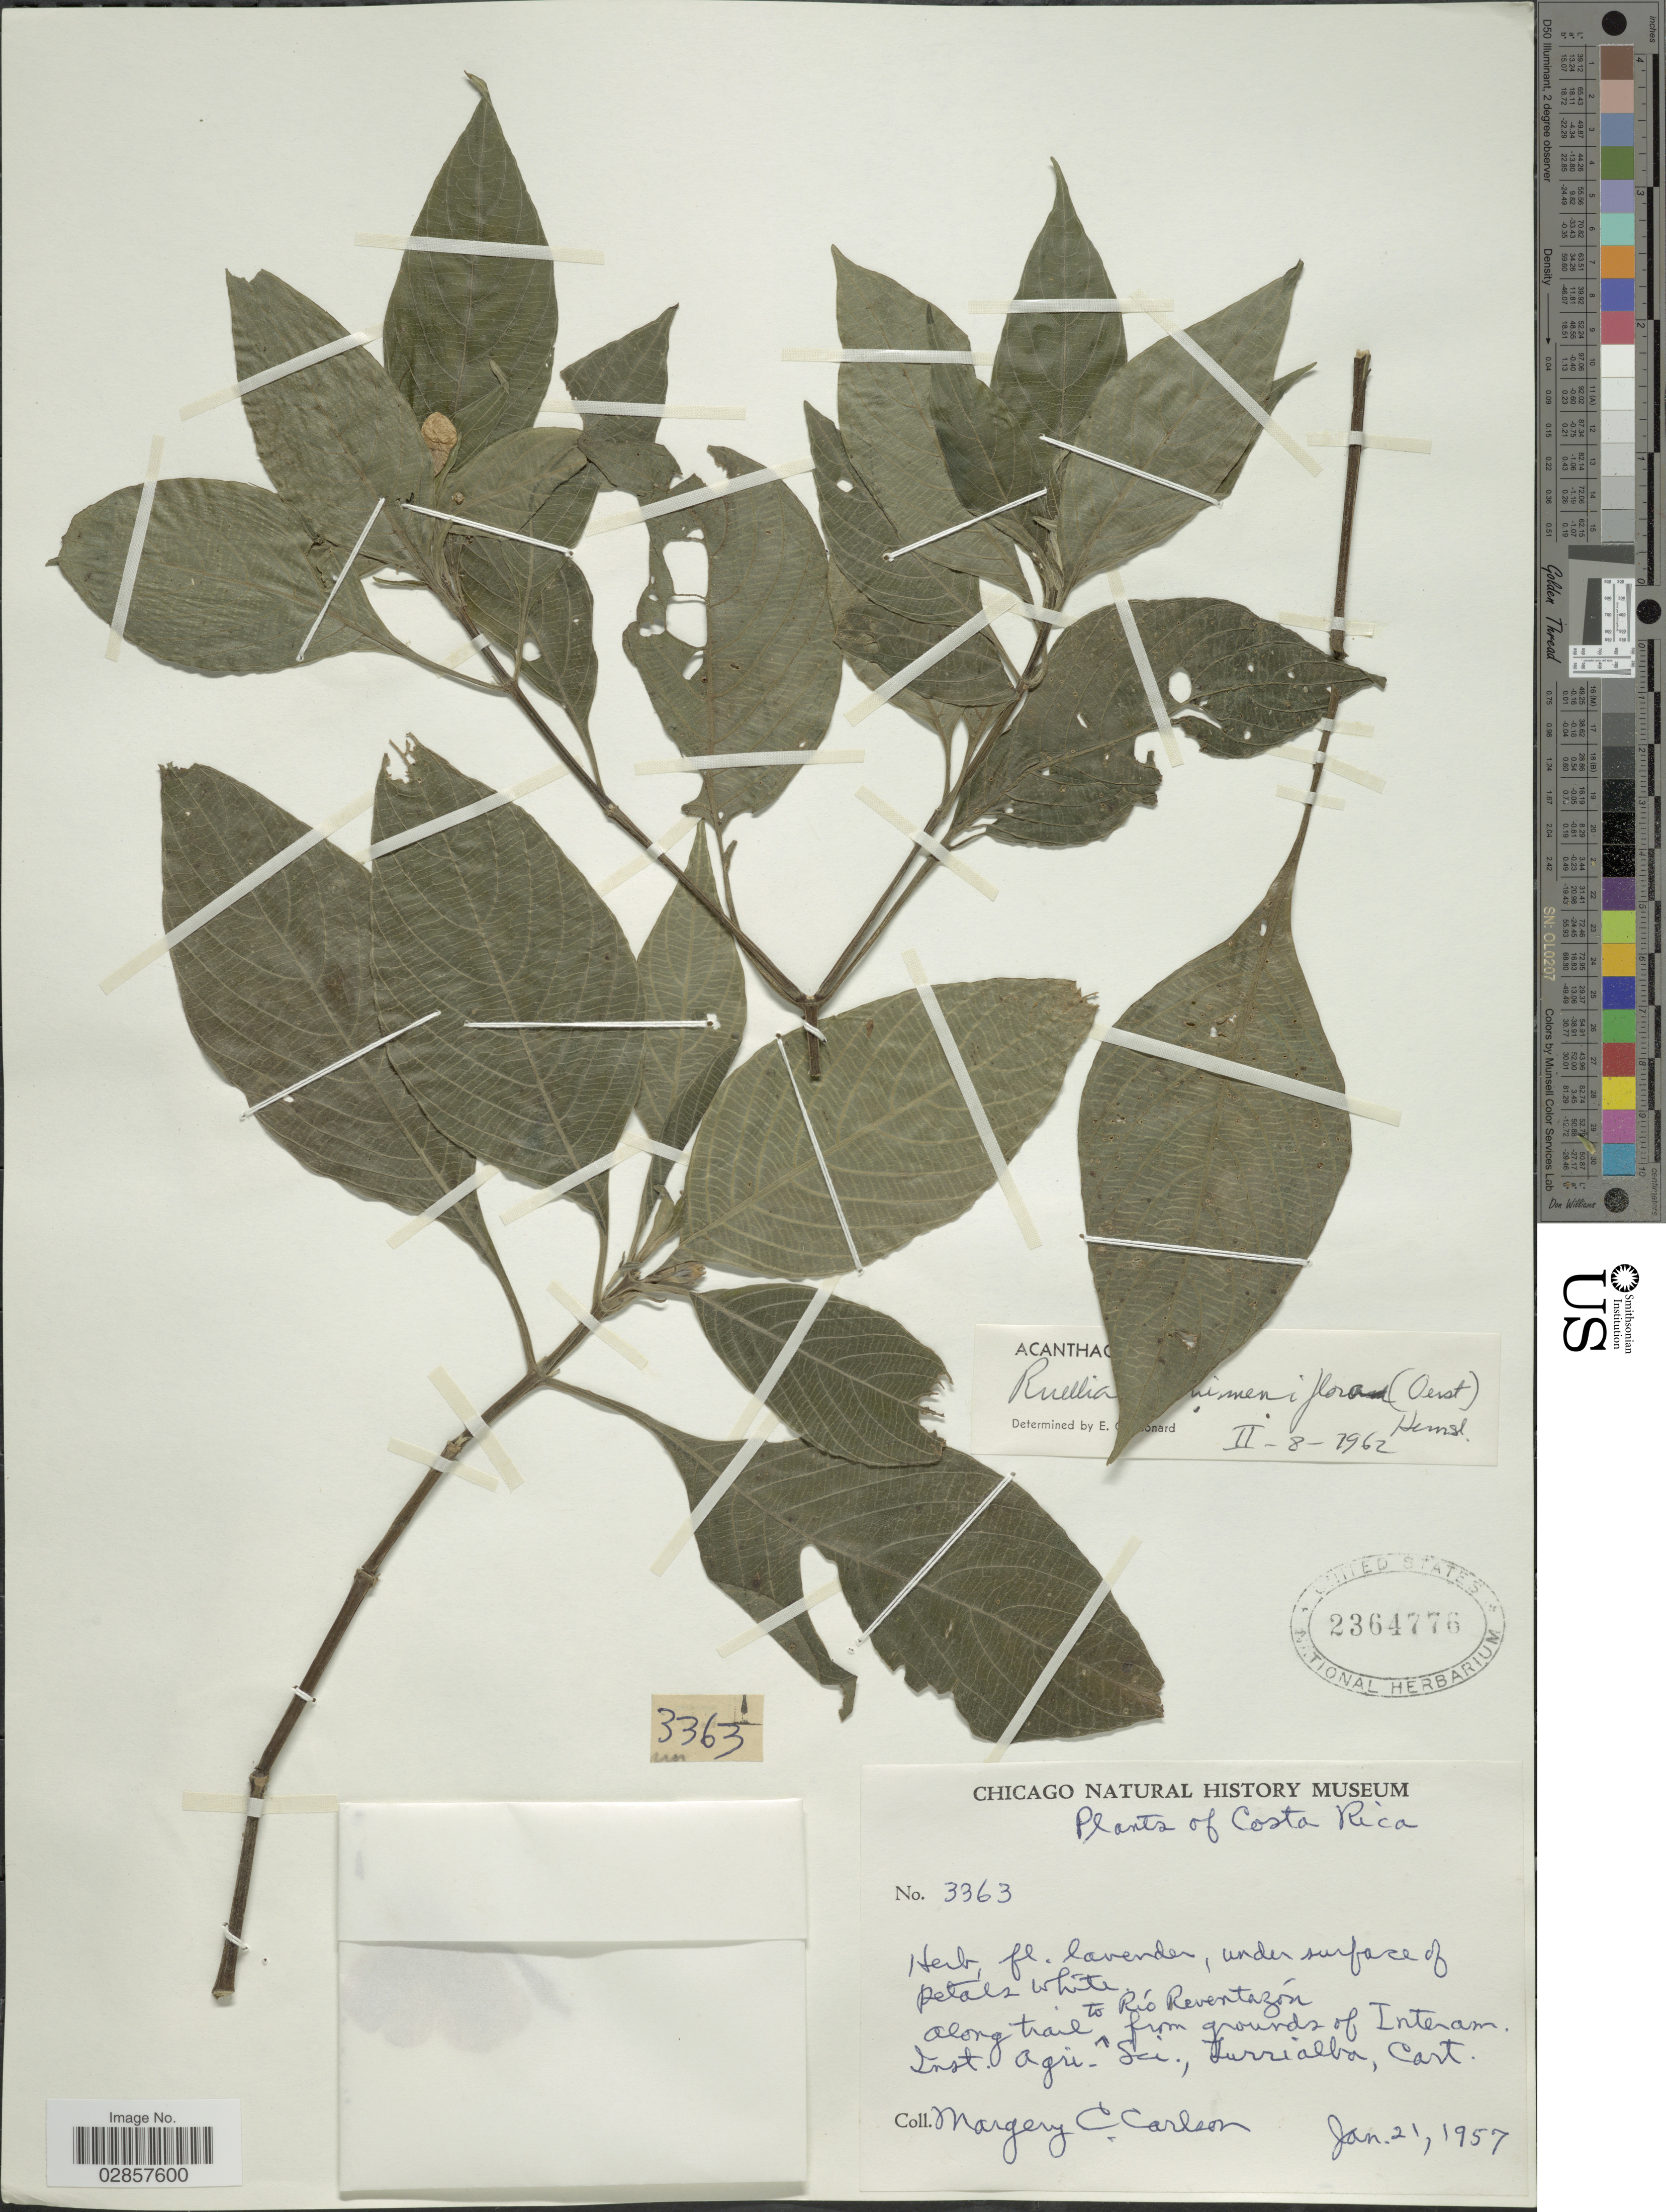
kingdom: Plantae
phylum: Tracheophyta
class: Magnoliopsida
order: Lamiales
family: Acanthaceae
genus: Ruellia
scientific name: Ruellia jussieuoides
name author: Schltdl. & Cham.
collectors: M. C. Carlson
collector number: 3363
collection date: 1957-01-21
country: Costa Rica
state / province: Cartago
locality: Along trail to Río Reventazón from grounds of Interam. Inst. Agri. Sci, Turrialba, Cart.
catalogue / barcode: US 2364776